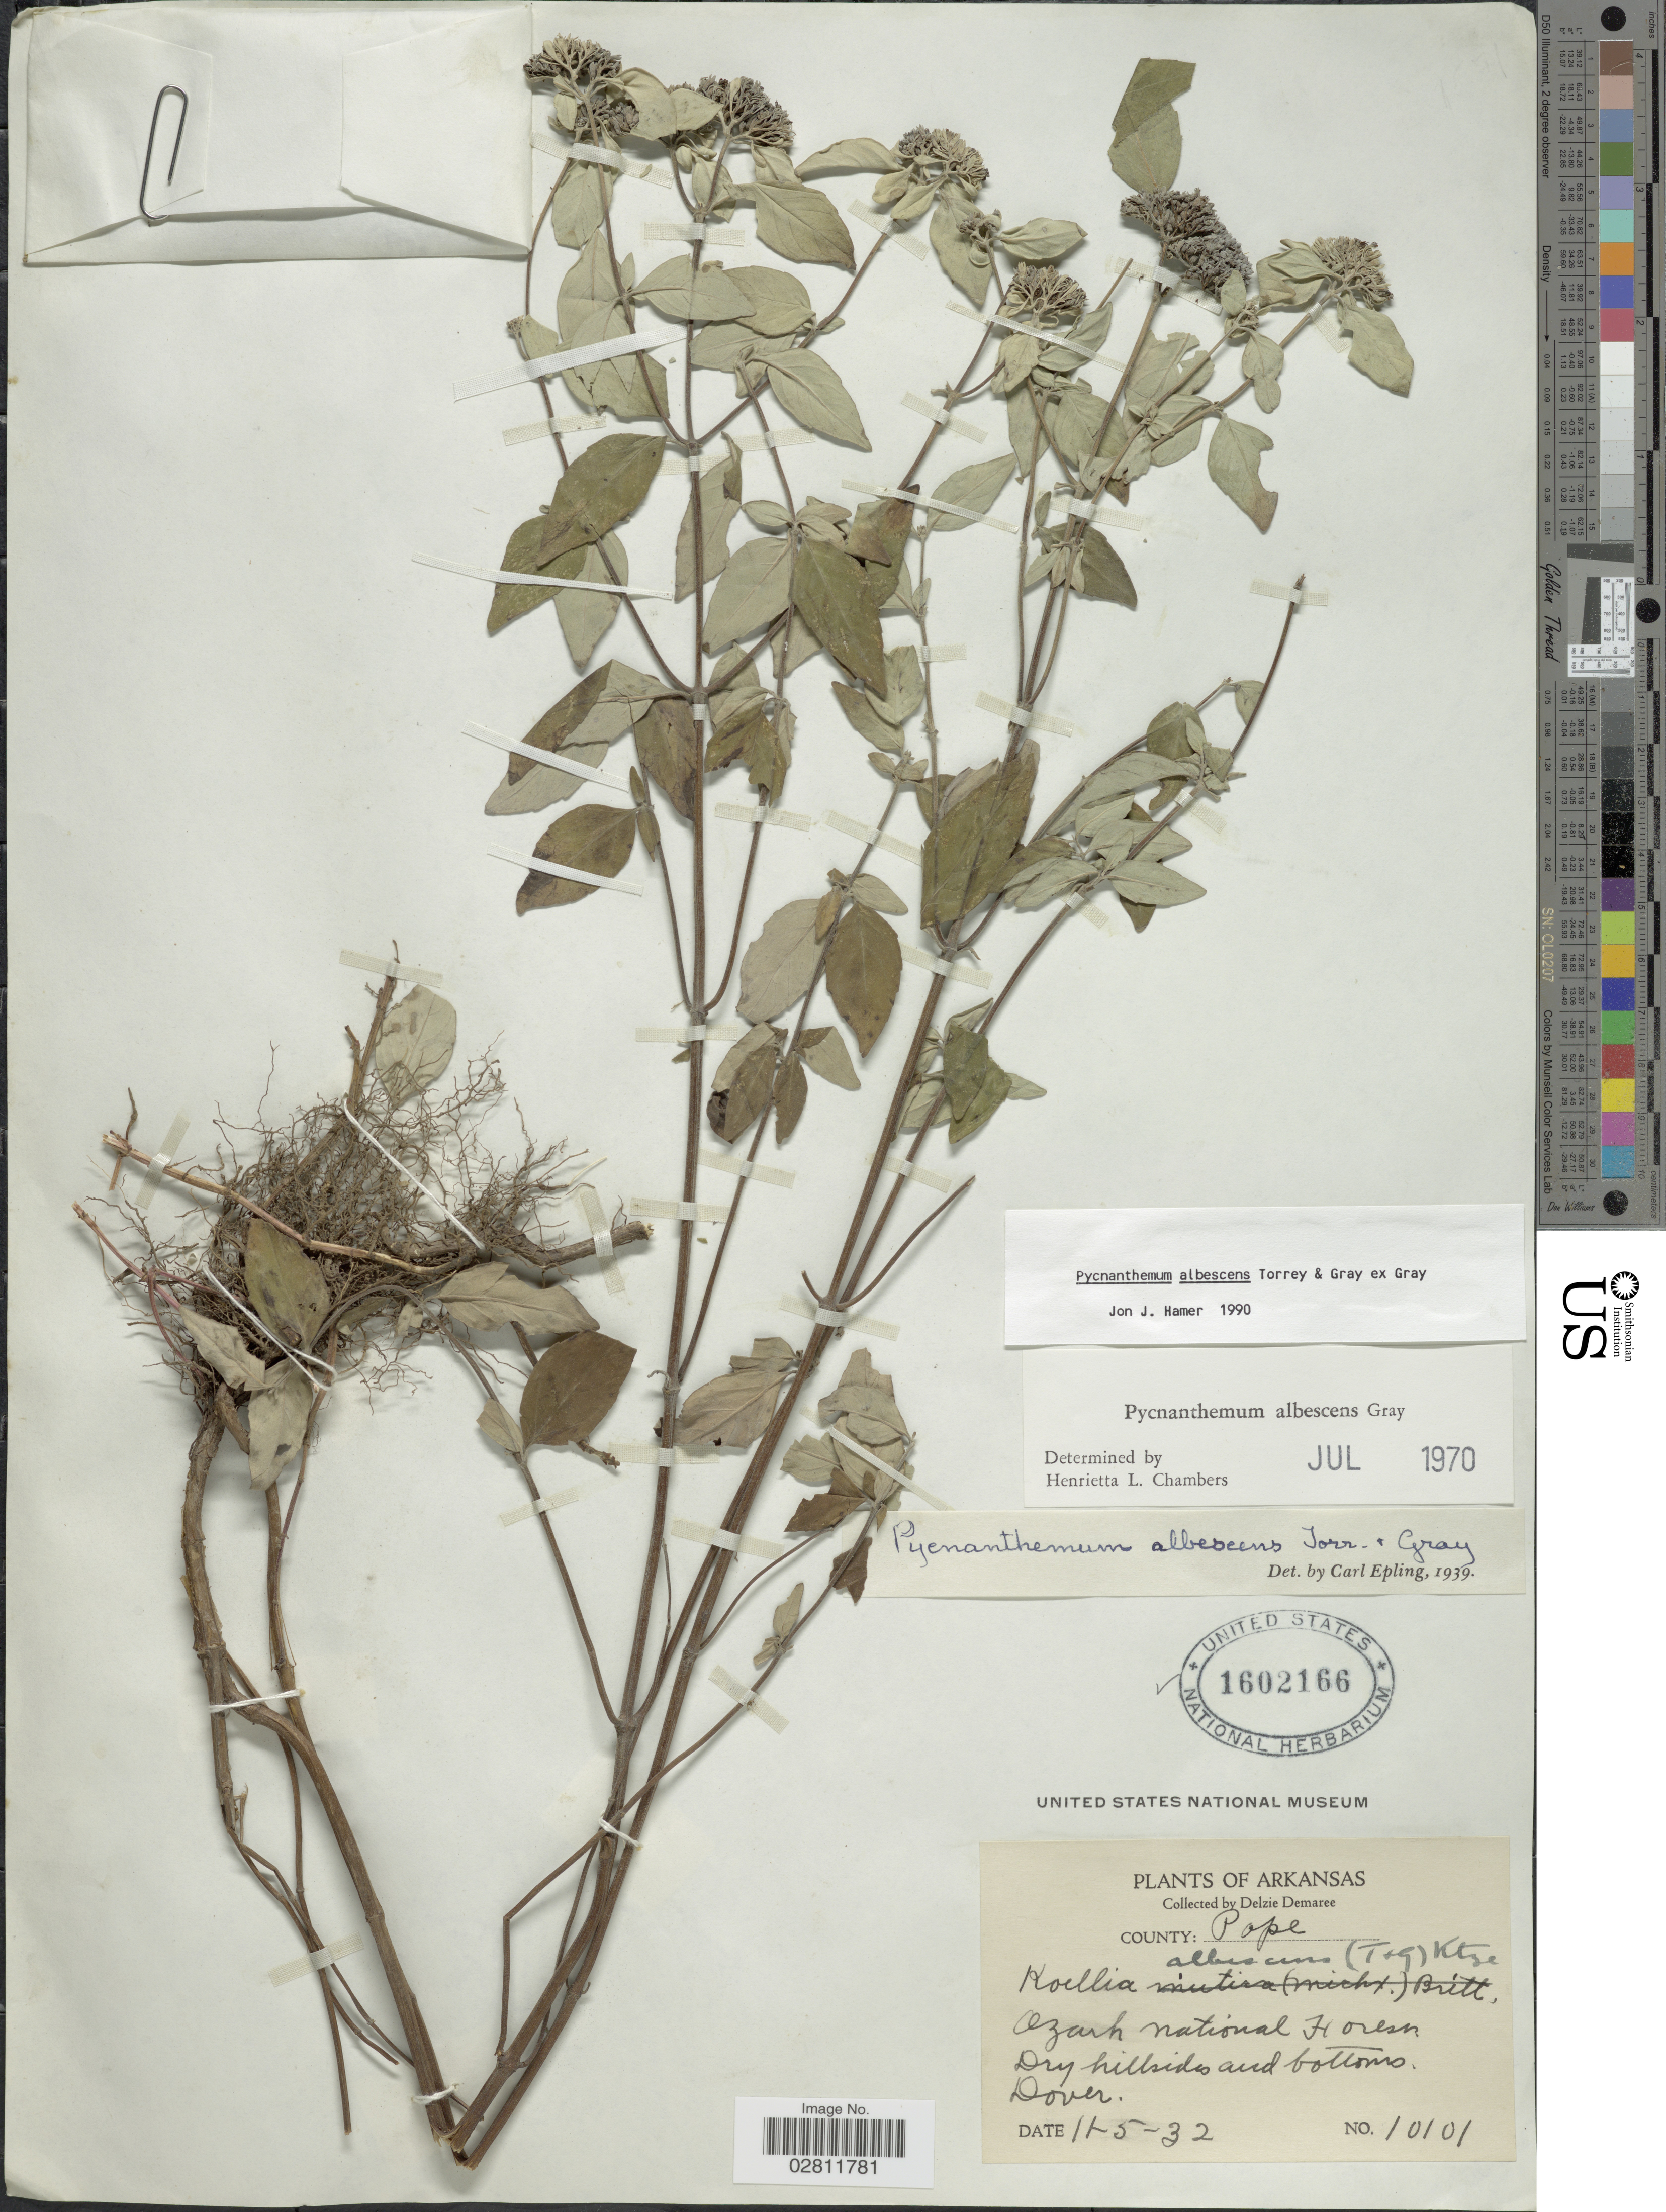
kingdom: Plantae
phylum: Tracheophyta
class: Magnoliopsida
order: Lamiales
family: Lamiaceae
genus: Pycnanthemum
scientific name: Pycnanthemum albescens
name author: Torr. & A. Gray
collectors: D. Demaree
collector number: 10101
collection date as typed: Transcribed d/m/y: 5/11/32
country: United States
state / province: Arkansas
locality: County: Pope. Ozark National Forest. Dover.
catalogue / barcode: US 1602166